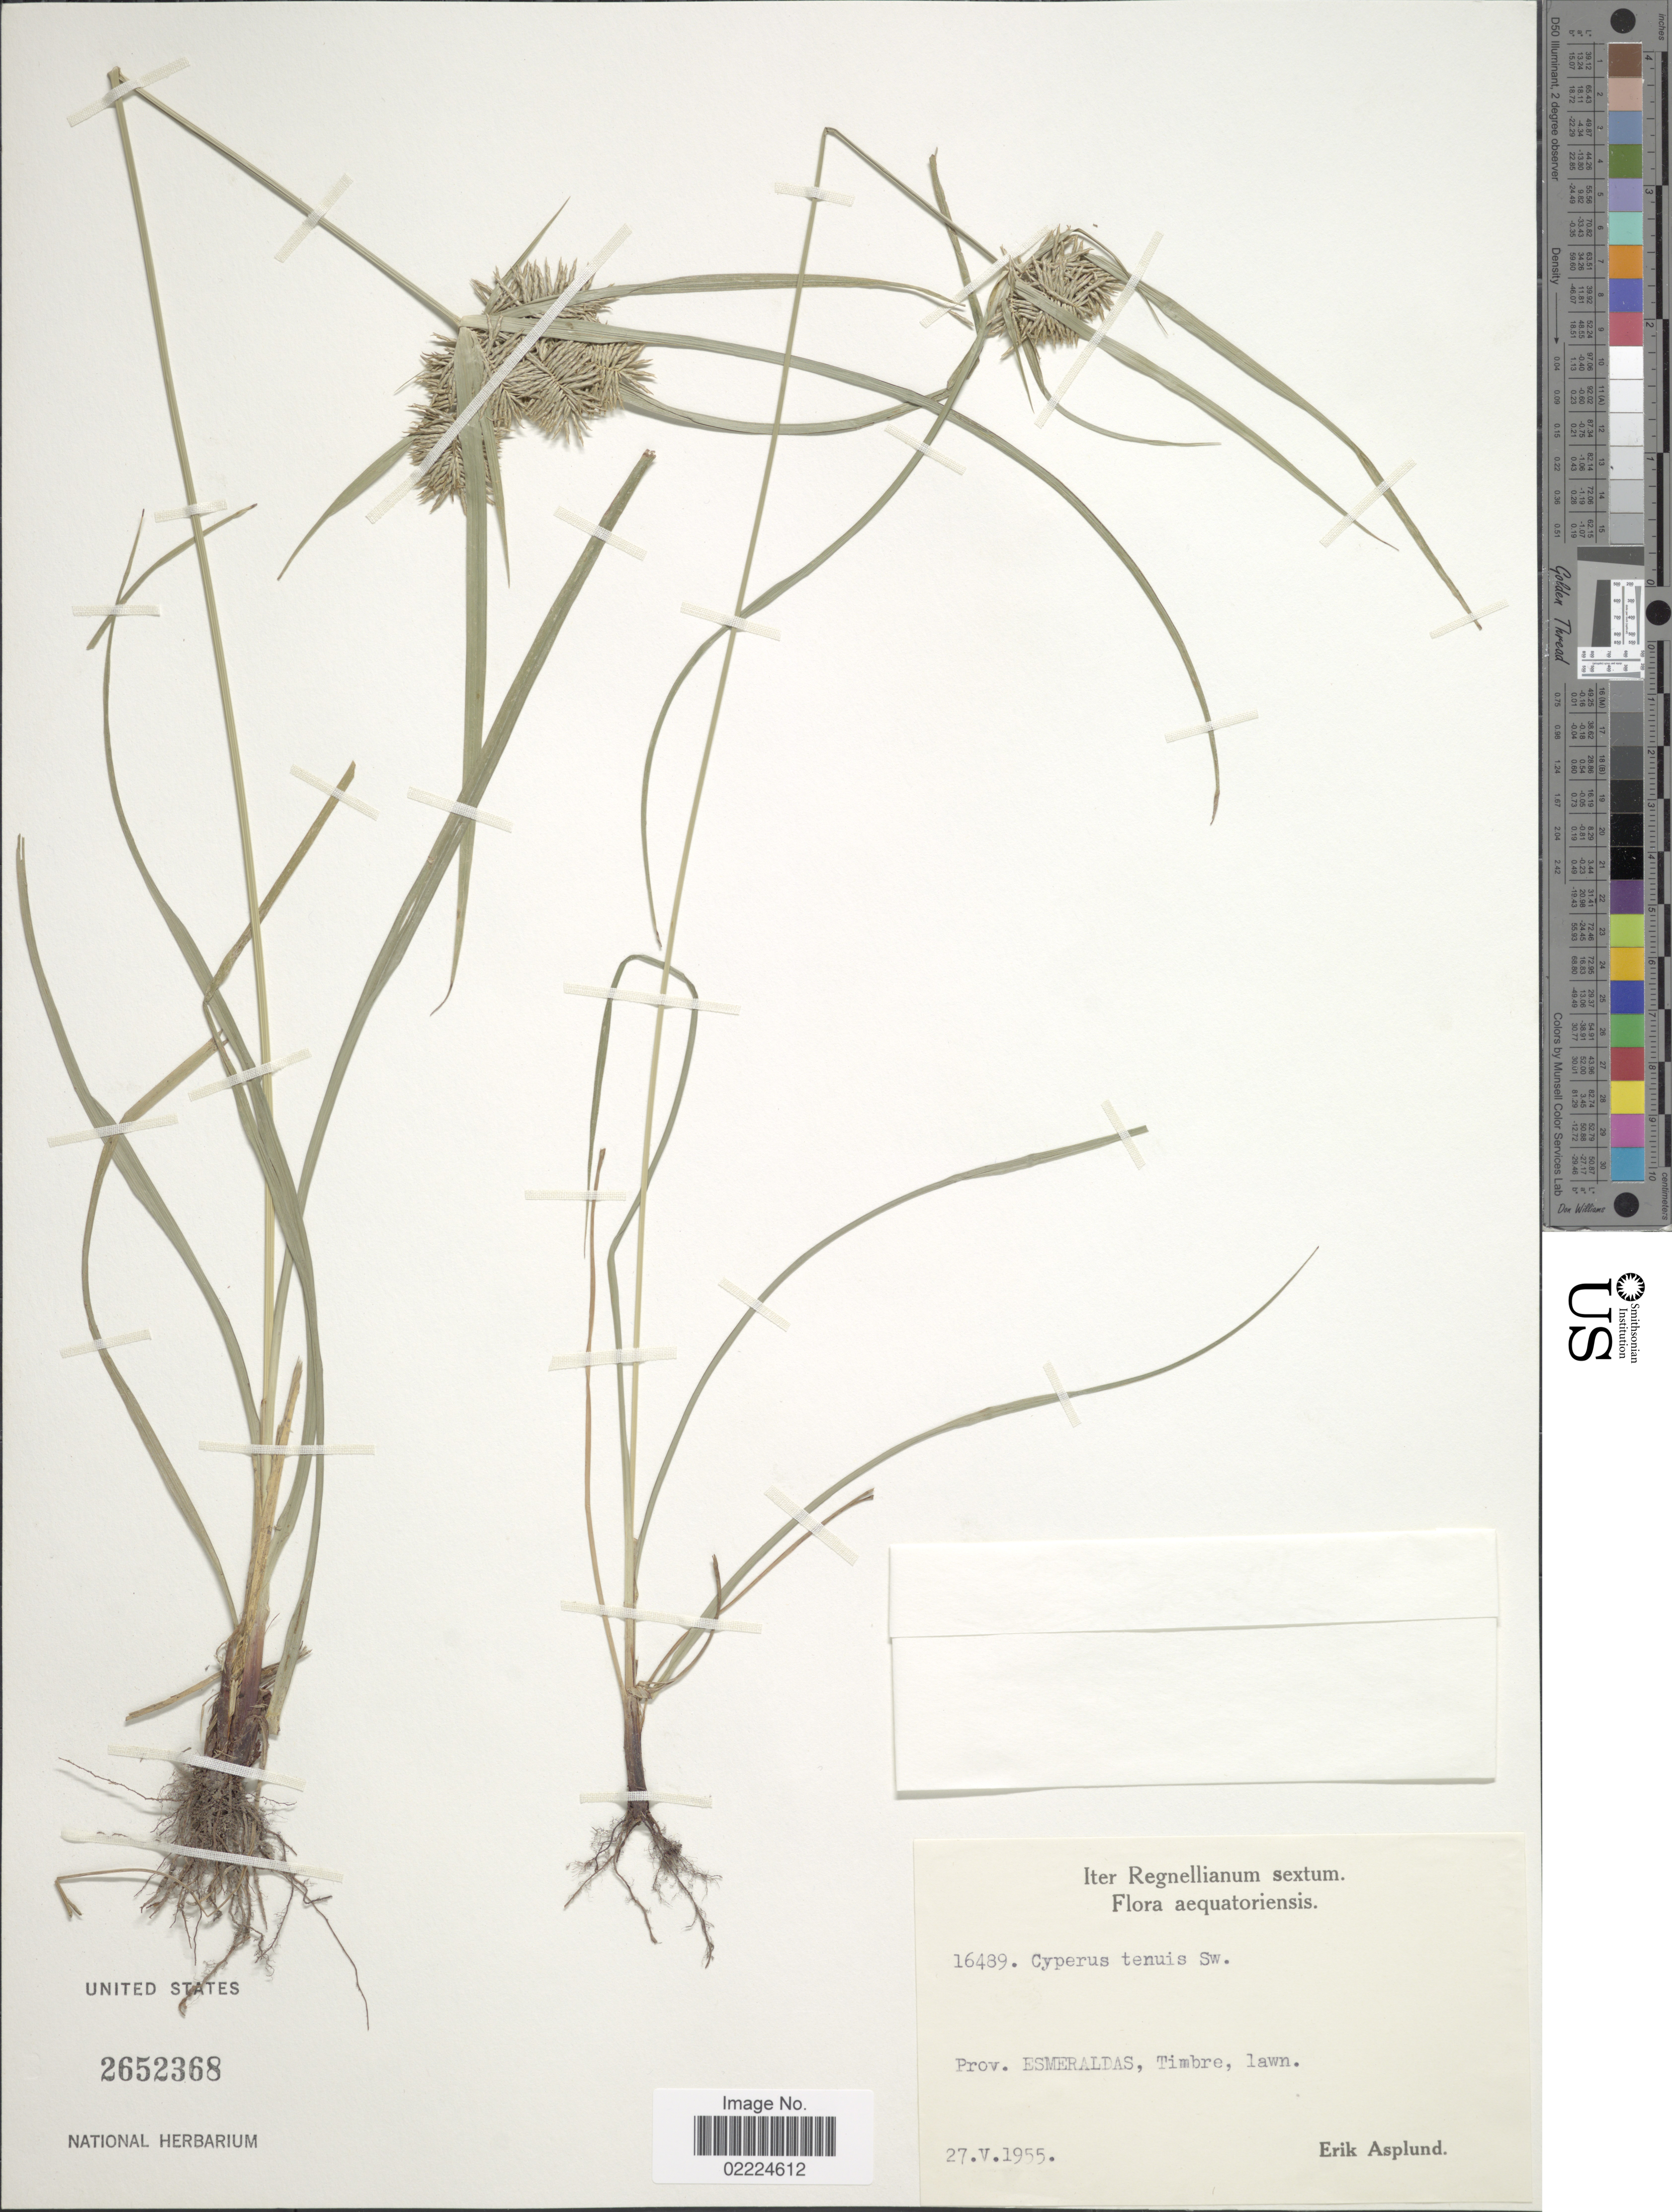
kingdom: Plantae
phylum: Tracheophyta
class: Liliopsida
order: Poales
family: Cyperaceae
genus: Cyperus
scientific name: Cyperus tenuis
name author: Sw.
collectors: E. Asplund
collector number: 16489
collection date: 1955-05-27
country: Ecuador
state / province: Esmeraldas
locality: Prov. Esmeraldas, Timbre, lawn.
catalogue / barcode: US 2652368